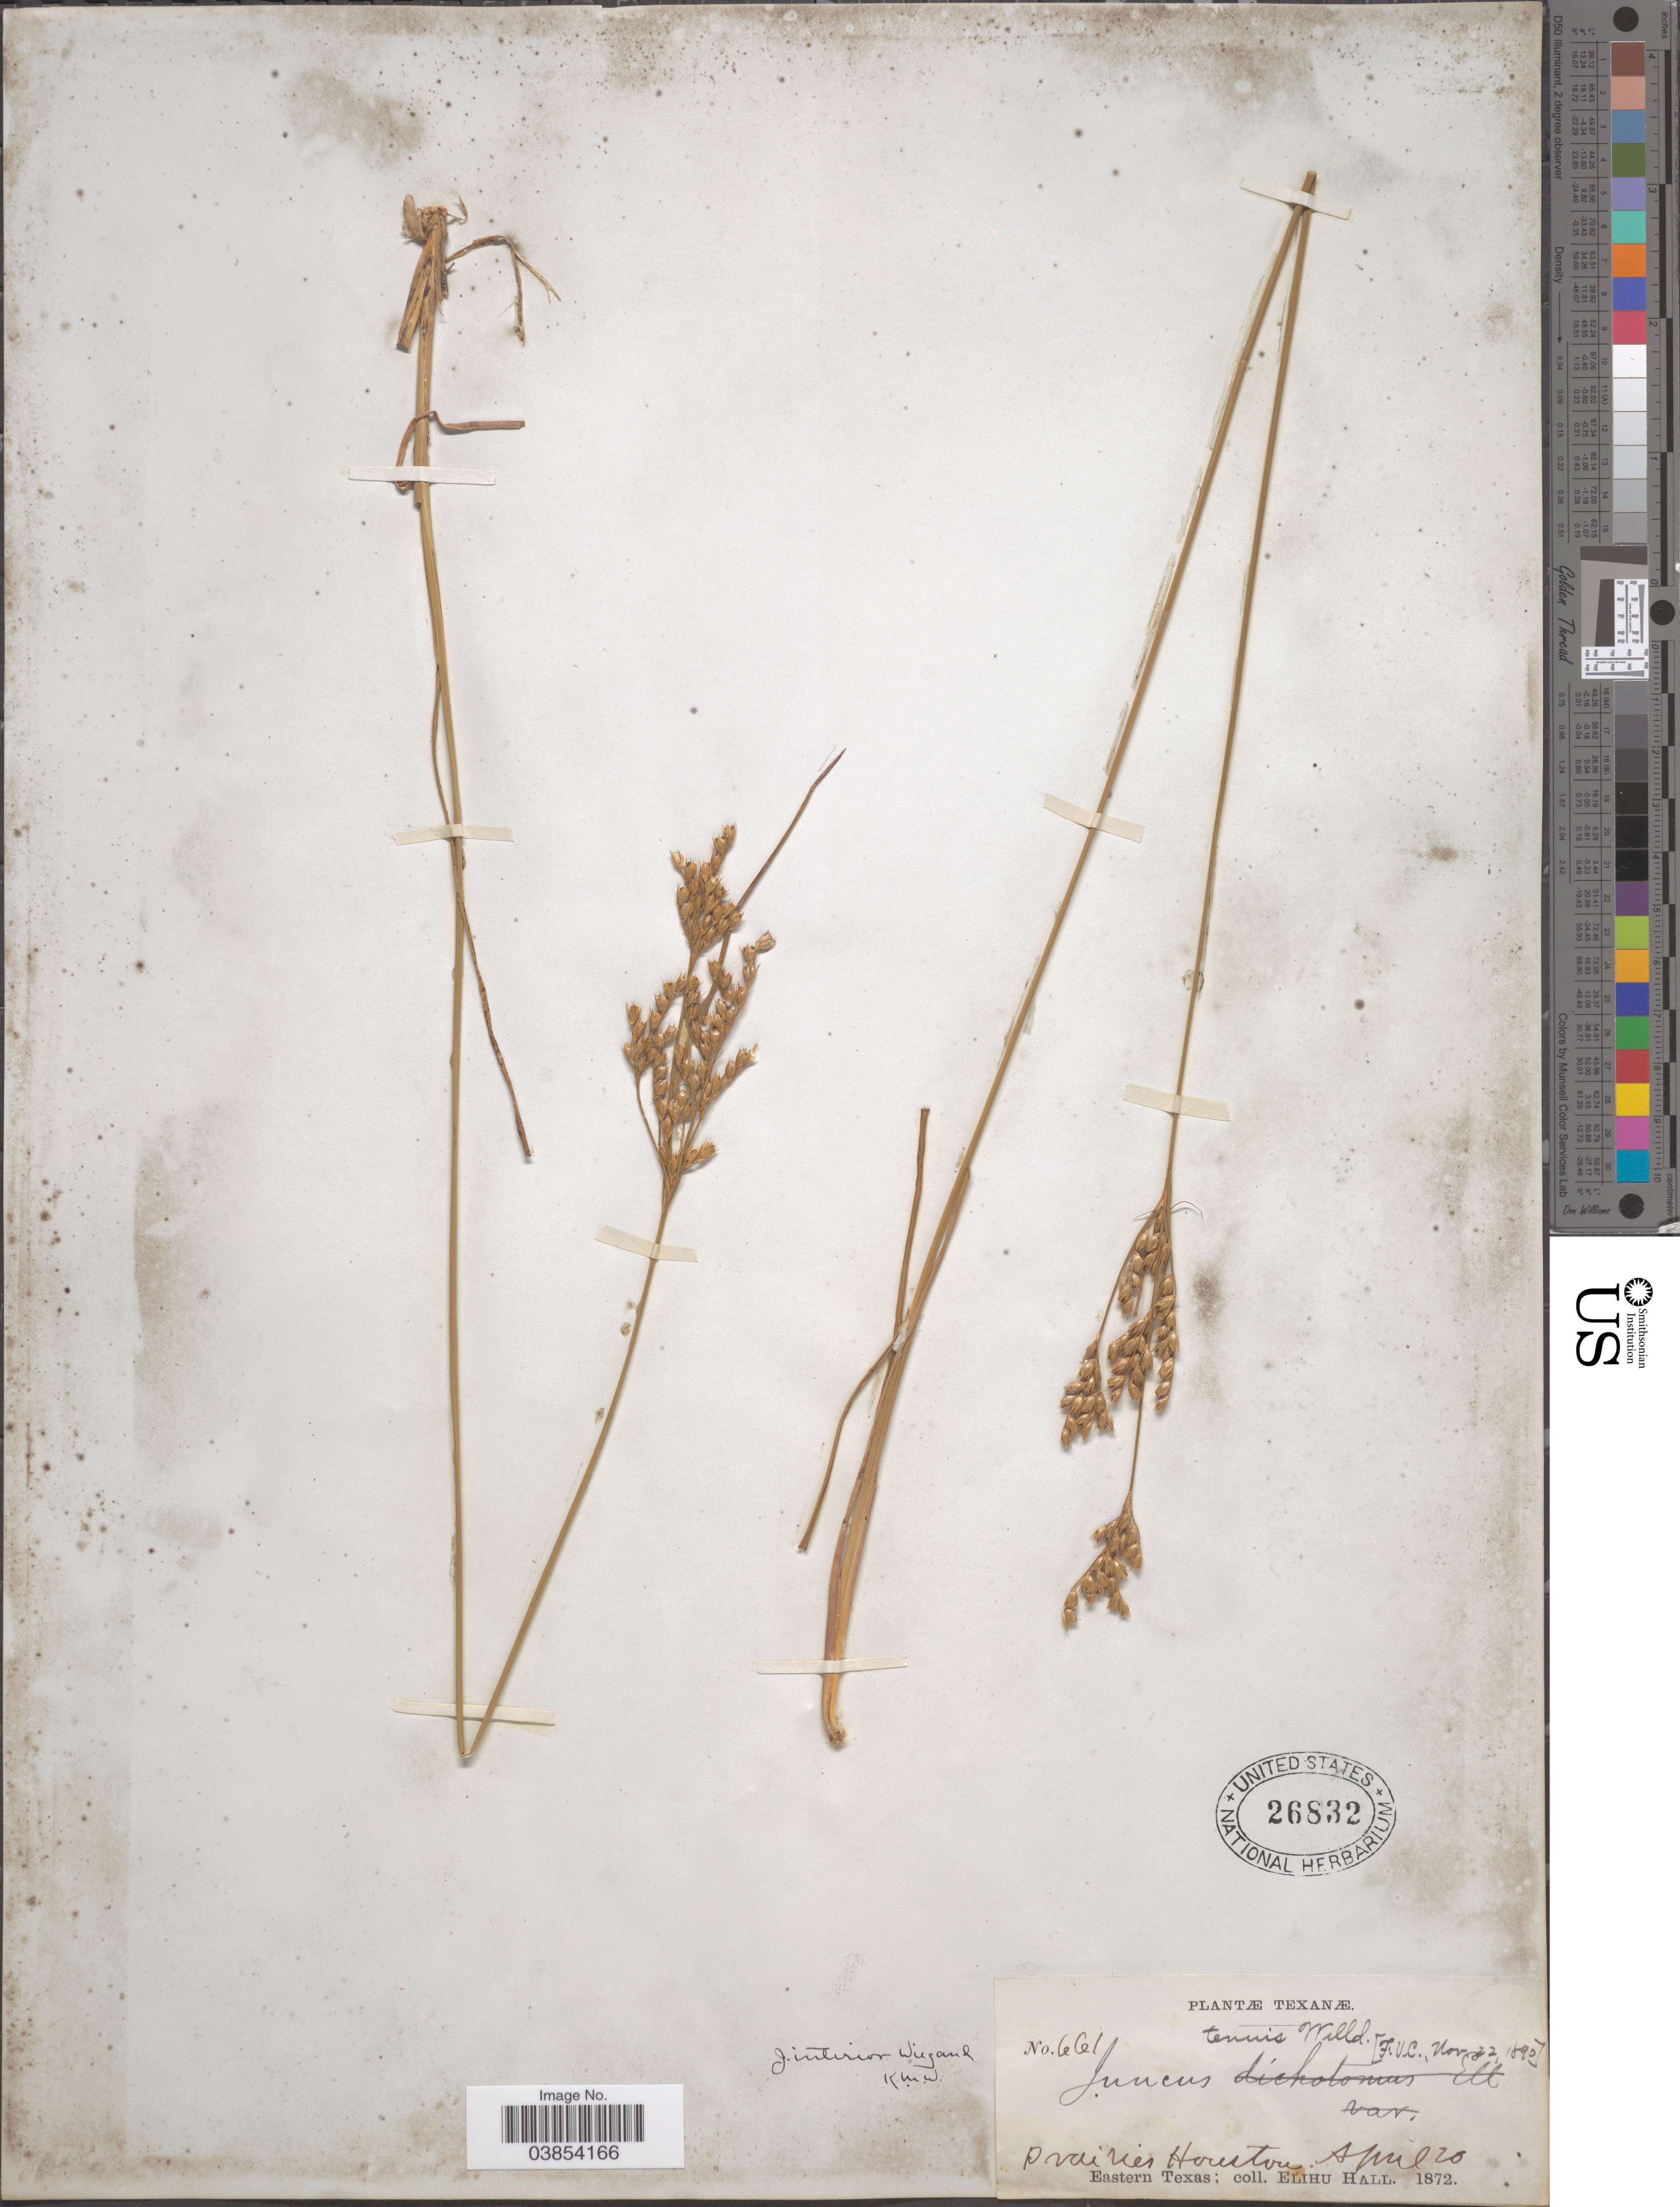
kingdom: Plantae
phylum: Tracheophyta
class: Liliopsida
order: Poales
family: Juncaceae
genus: Juncus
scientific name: Juncus interior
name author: Wiegand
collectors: E. Hall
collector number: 661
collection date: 1872-04-20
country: United States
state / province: Texas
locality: Prairies Houston. Eastern Texas.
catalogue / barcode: US 26832